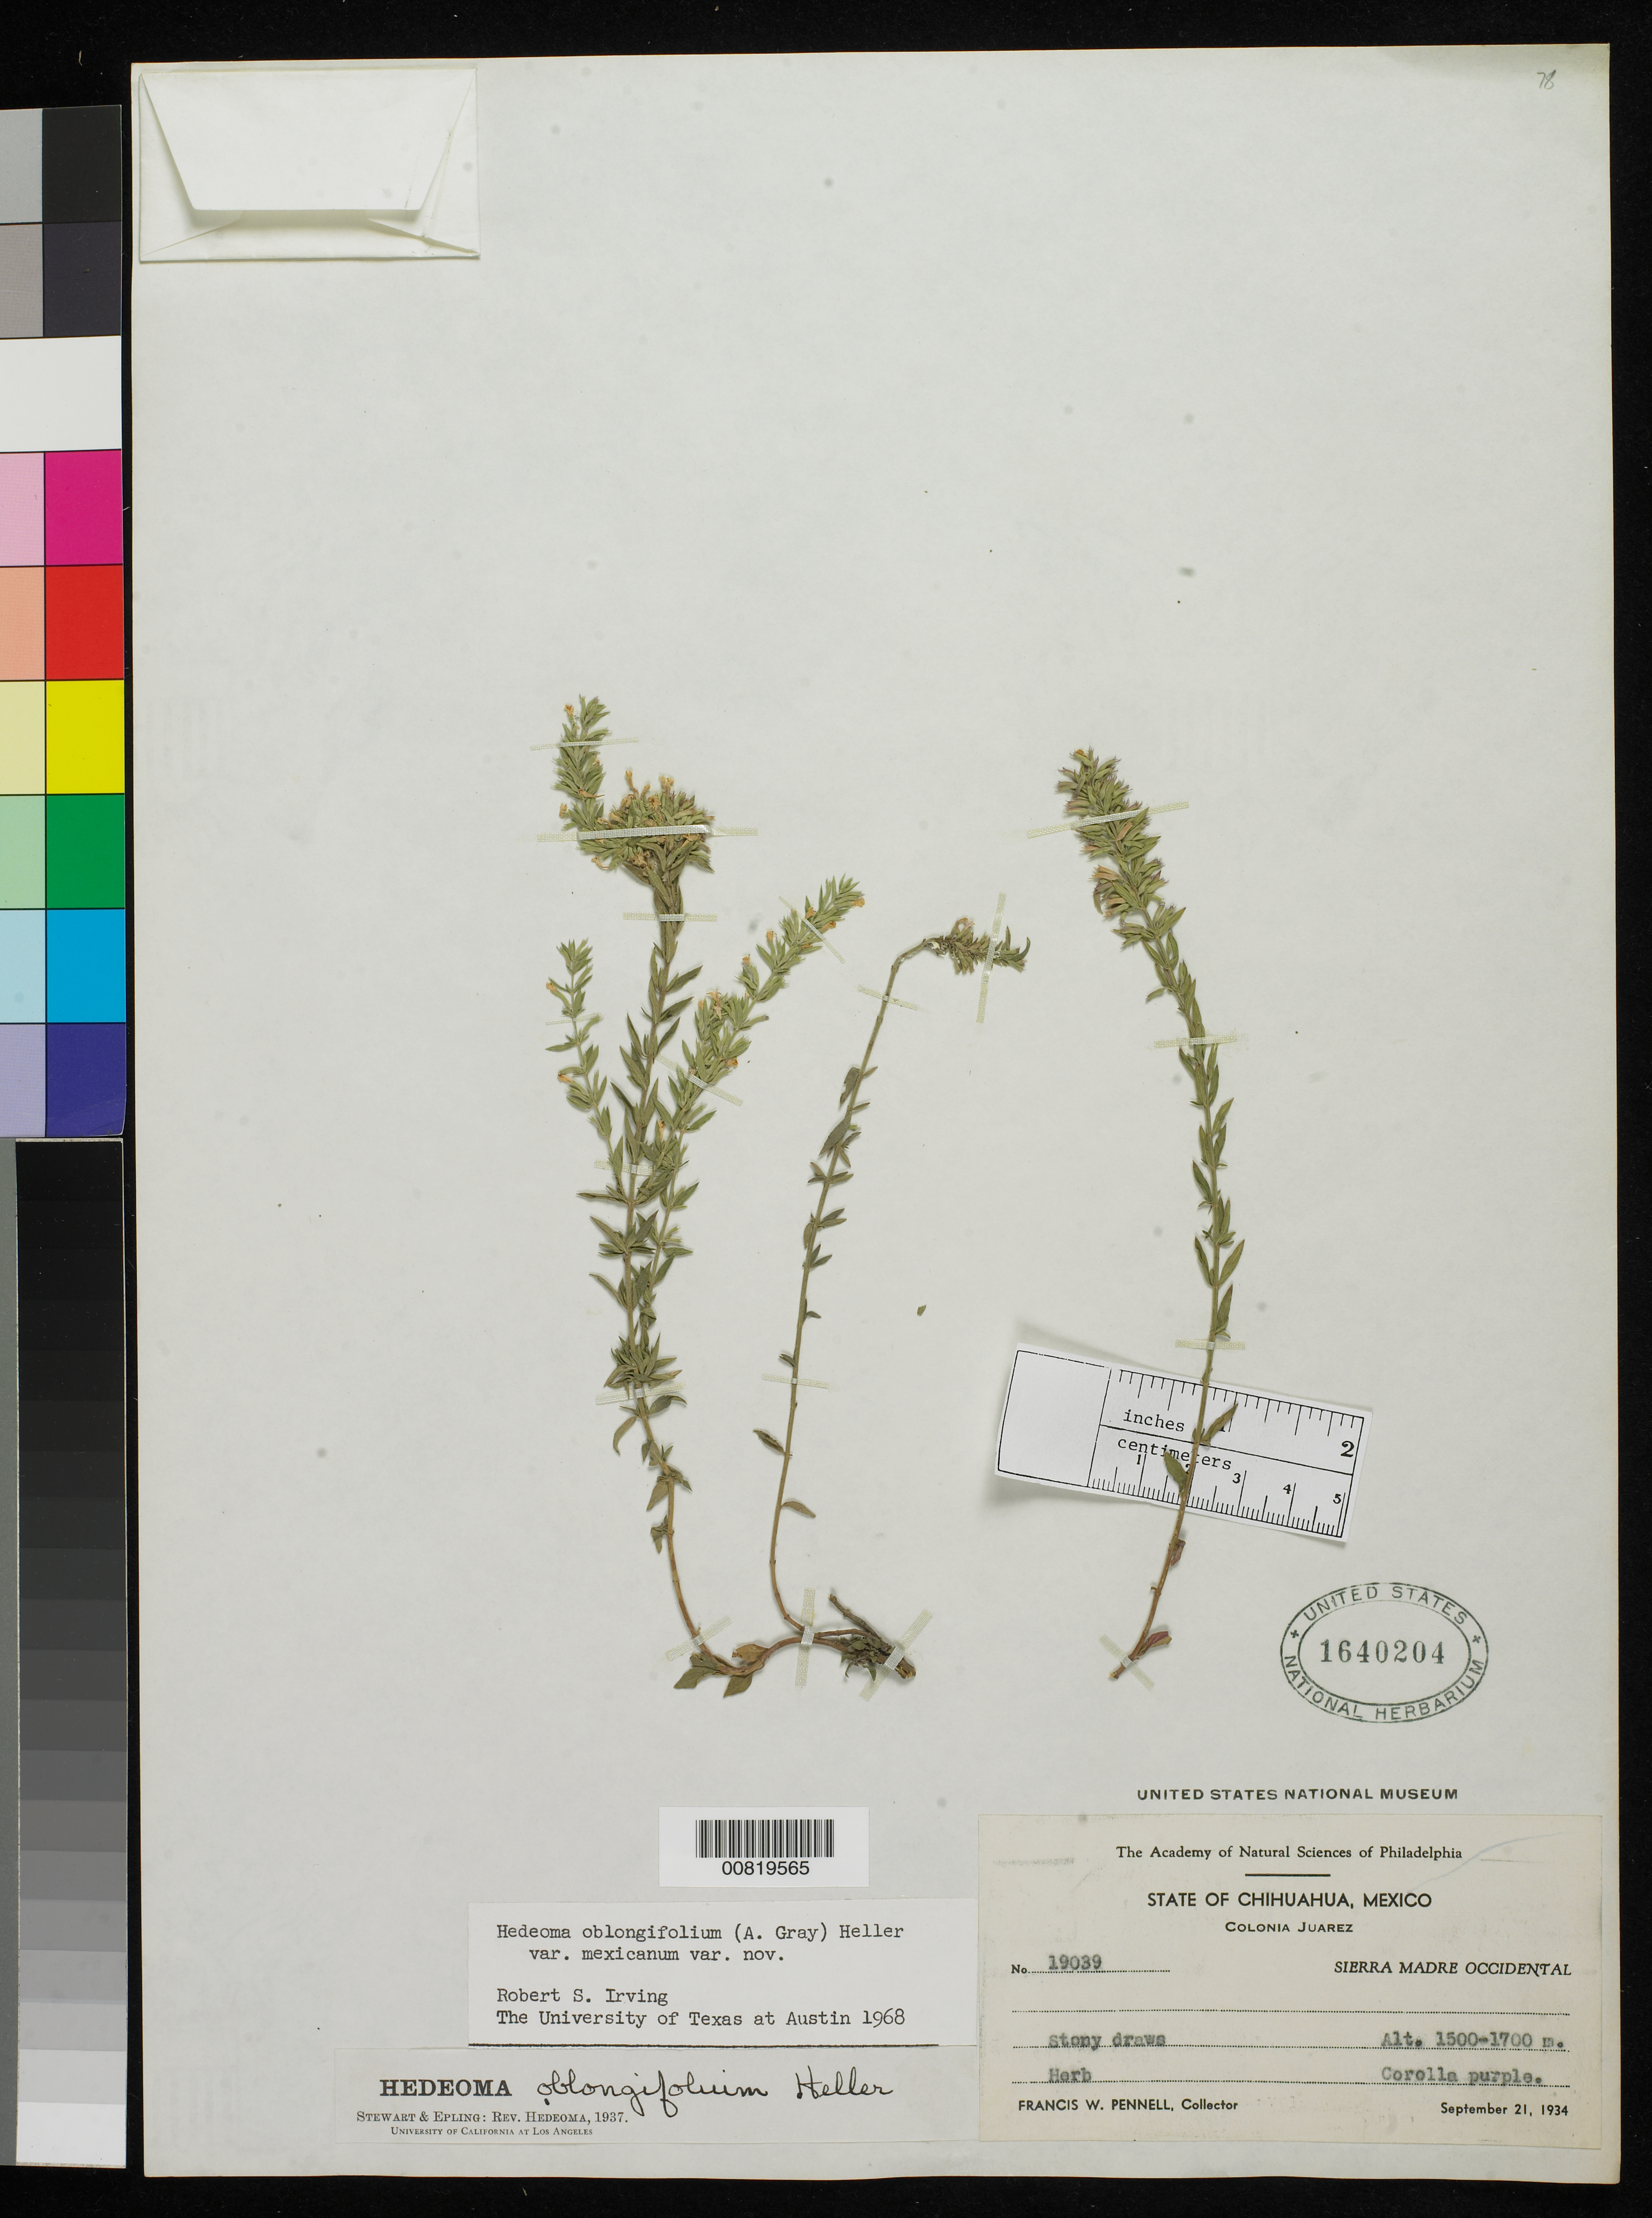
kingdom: Plantae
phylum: Tracheophyta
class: Magnoliopsida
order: Lamiales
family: Lamiaceae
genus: Hedeoma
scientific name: Hedeoma oblongifolia var. mexicana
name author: (A. Gray) A. Heller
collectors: F. W. Pennell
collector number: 19039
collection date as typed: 21 Sep 1934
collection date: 1934-09-21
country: Mexico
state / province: Chihuahua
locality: Colonia Juárez, Sierra Madre Occidental, Chihuahua.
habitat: Stony draws.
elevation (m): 1700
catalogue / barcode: US 1640204